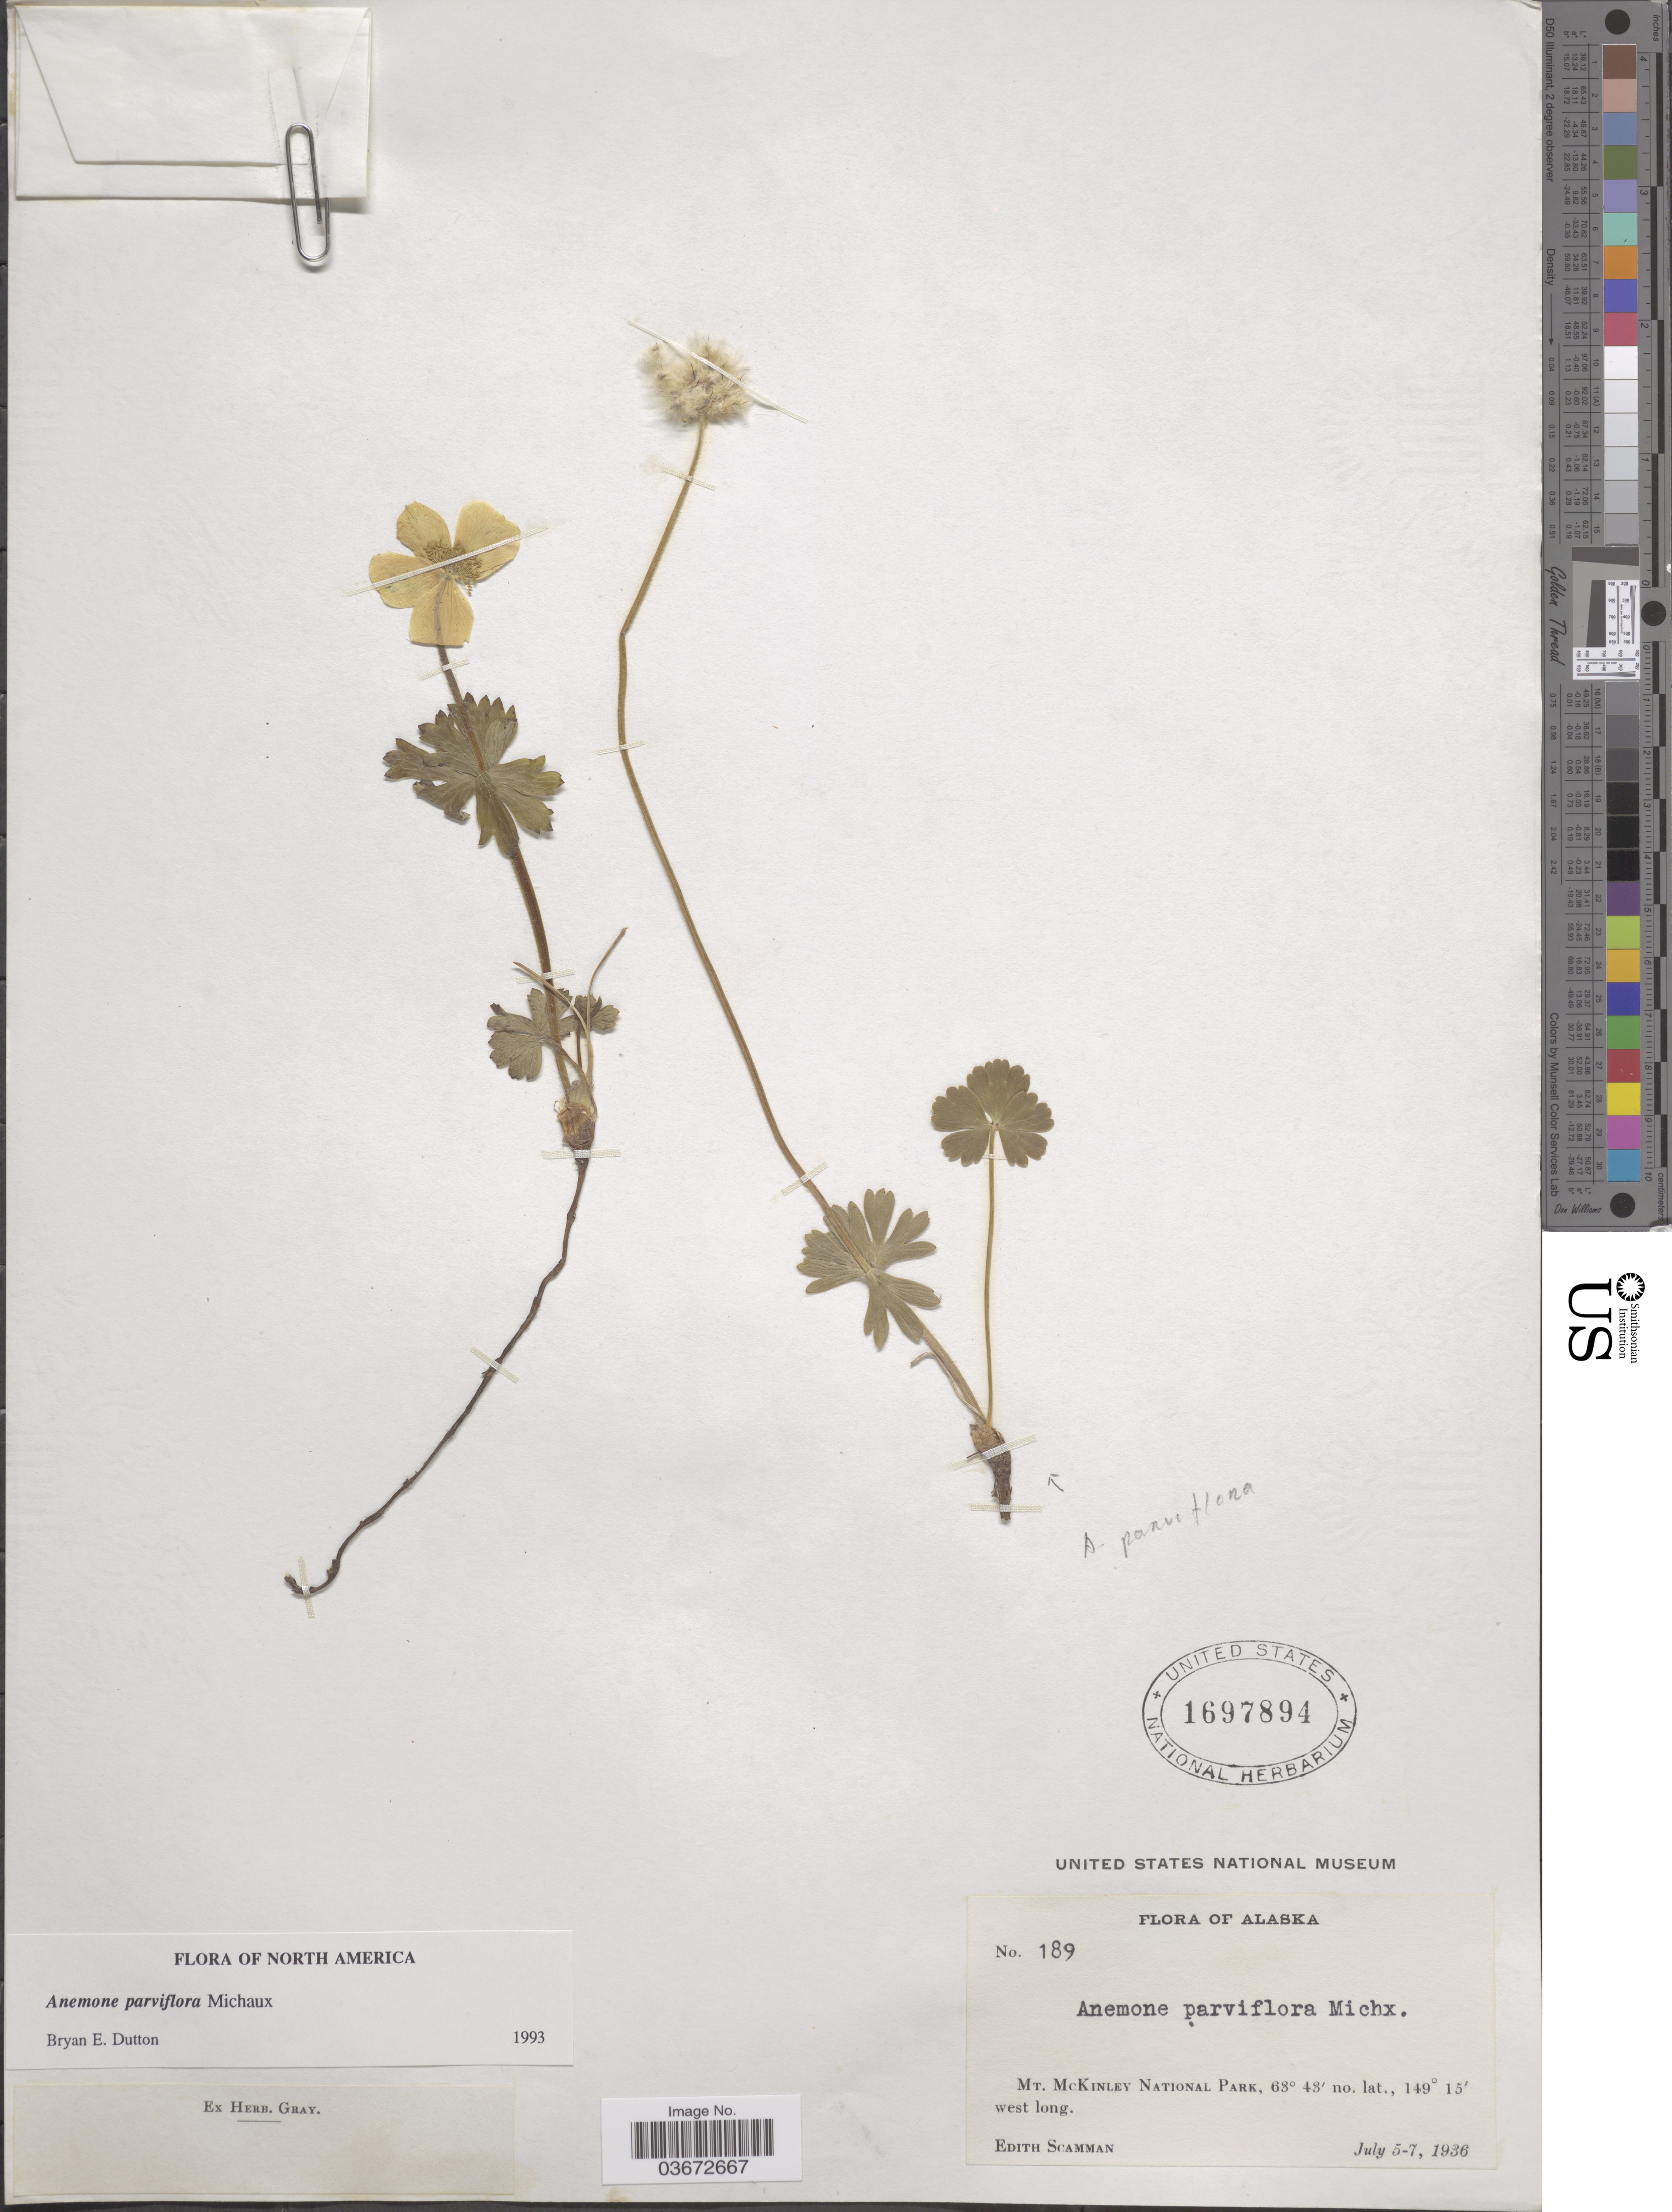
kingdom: Plantae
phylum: Tracheophyta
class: Magnoliopsida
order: Ranunculales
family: Ranunculaceae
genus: Anemone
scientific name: Anemone parviflora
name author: Michx.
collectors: E. Scamman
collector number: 189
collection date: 1936-07-05/1936-07-07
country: United States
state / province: Alaska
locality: Mt. McKinley National Park.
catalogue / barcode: US 1697894